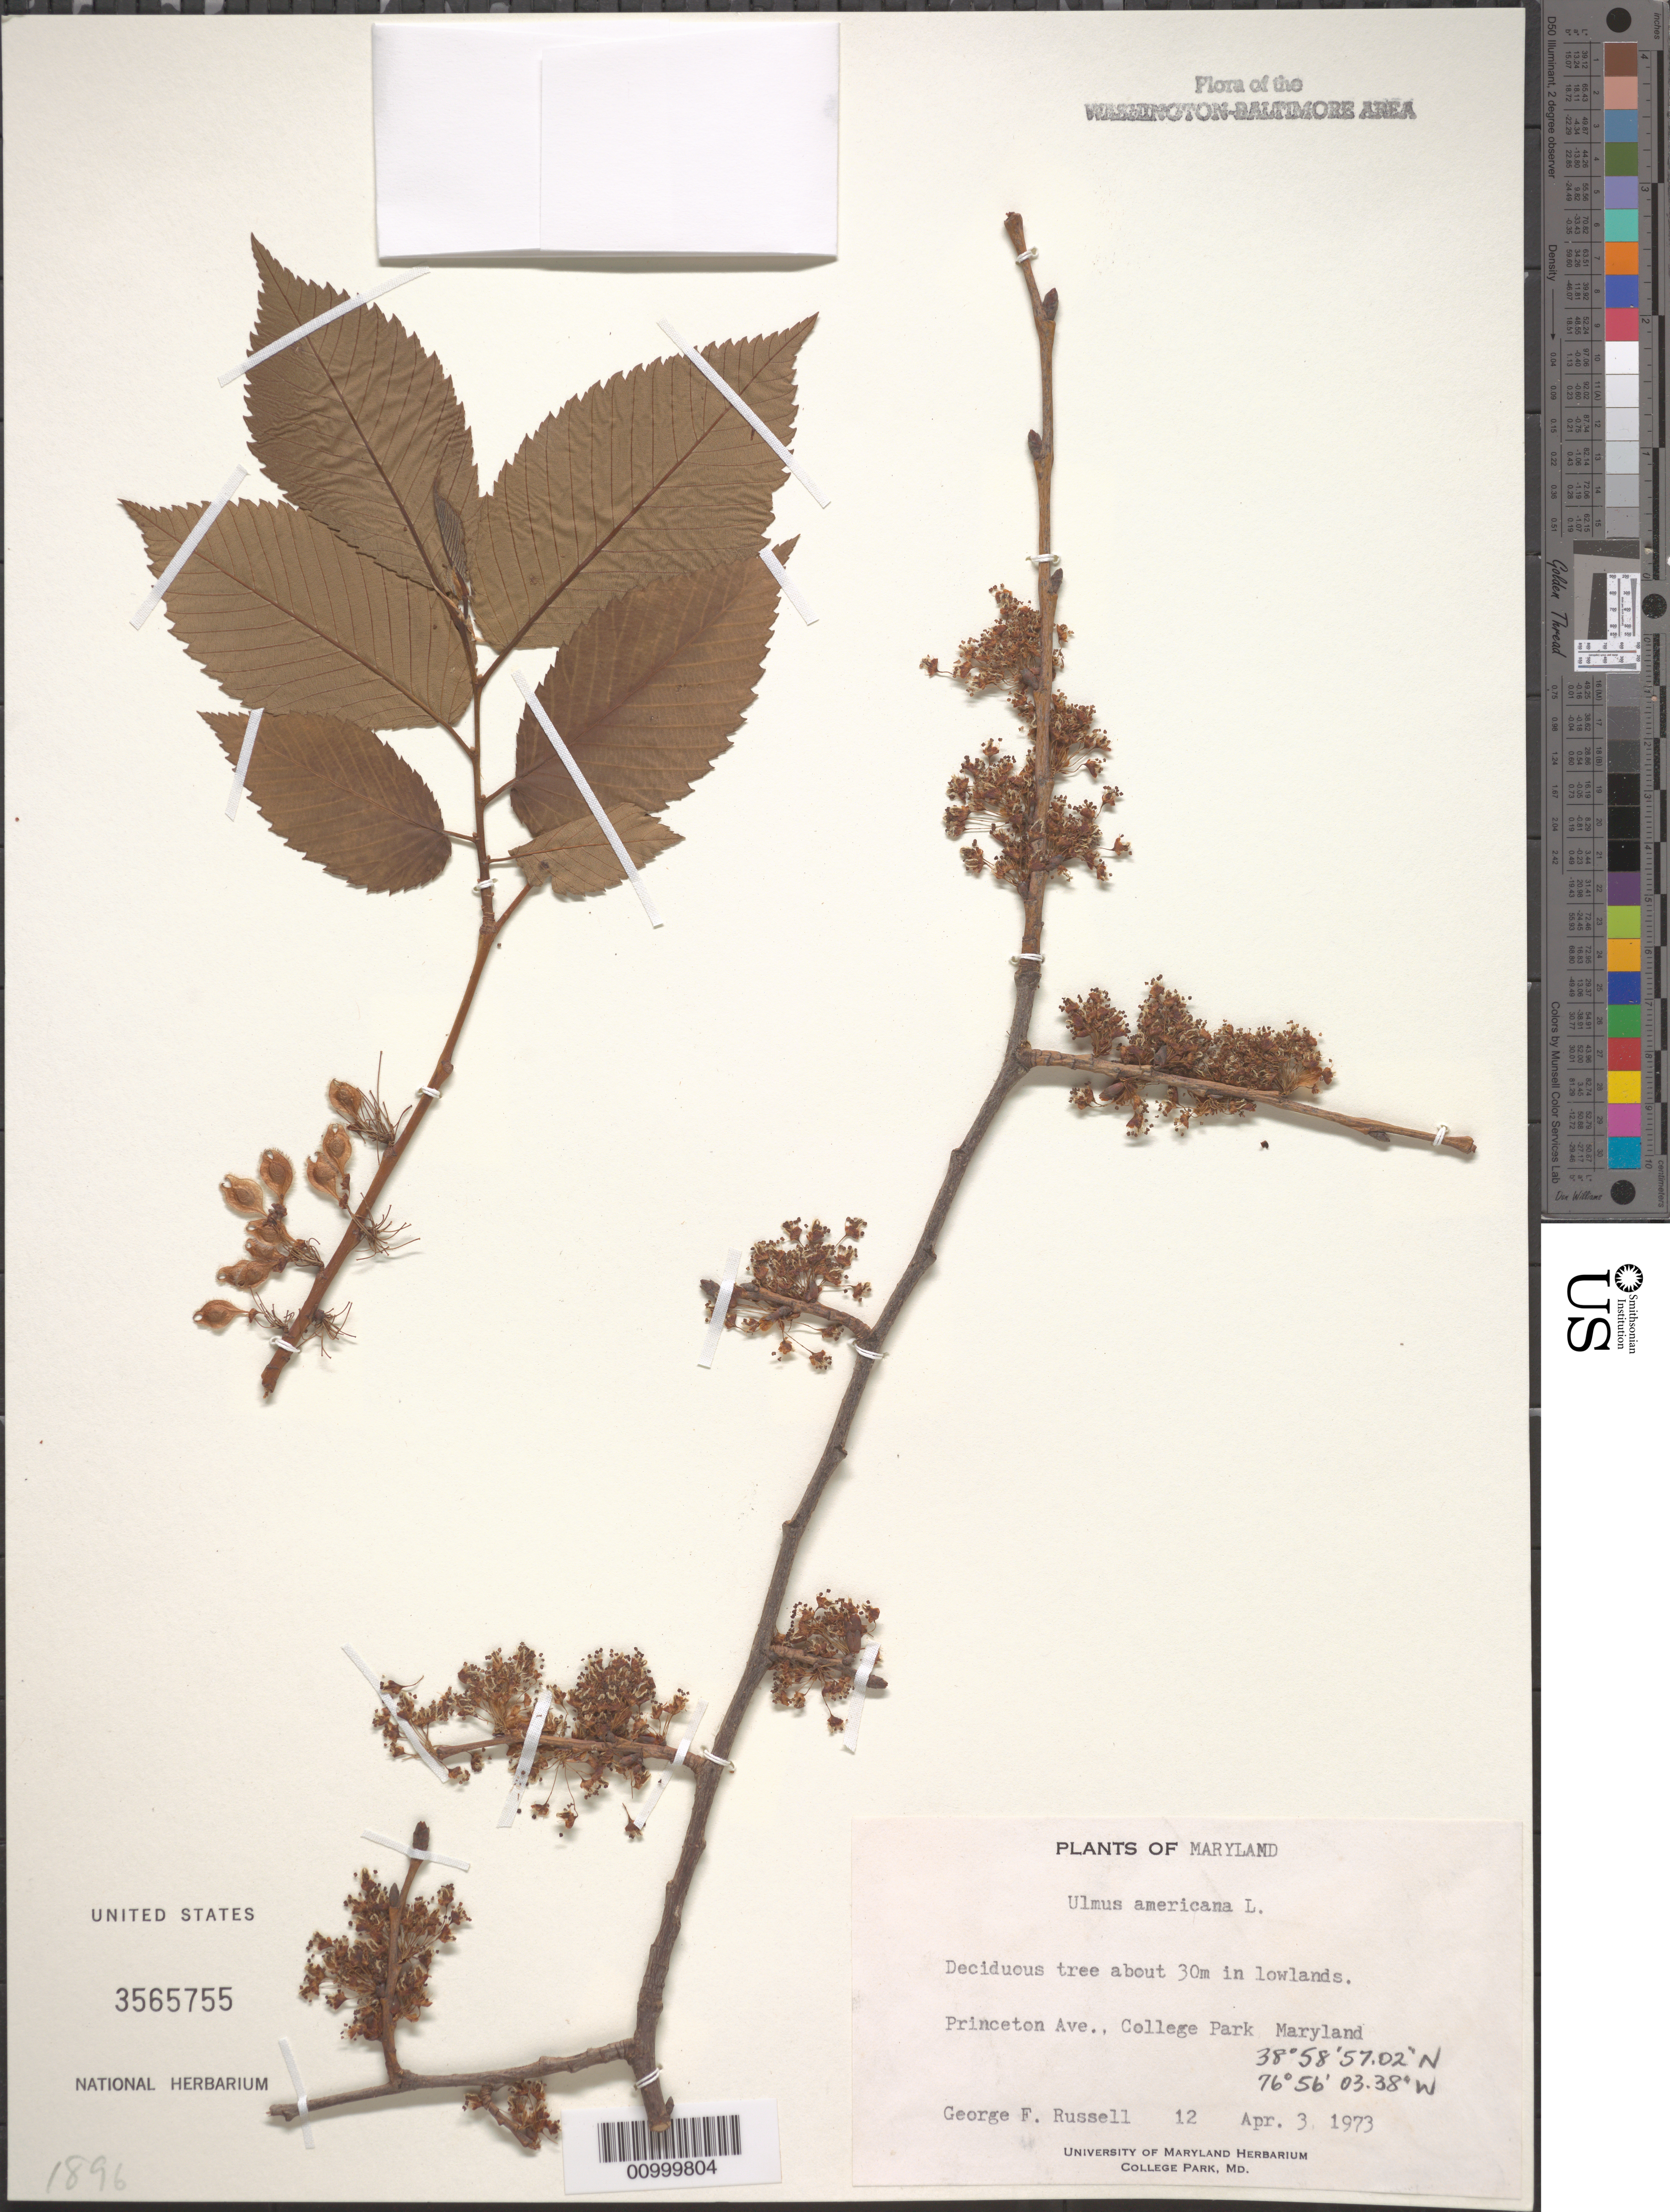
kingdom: Plantae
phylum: Tracheophyta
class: Magnoliopsida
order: Rosales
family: Ulmaceae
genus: Ulmus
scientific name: Ulmus americana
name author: L.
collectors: G. Russell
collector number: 12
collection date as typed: Apr. 3, 1973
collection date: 1973-04-03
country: United States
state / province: Maryland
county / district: Prince George's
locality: College Park, Princeton Ave.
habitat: lowlands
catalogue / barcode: US 3565755